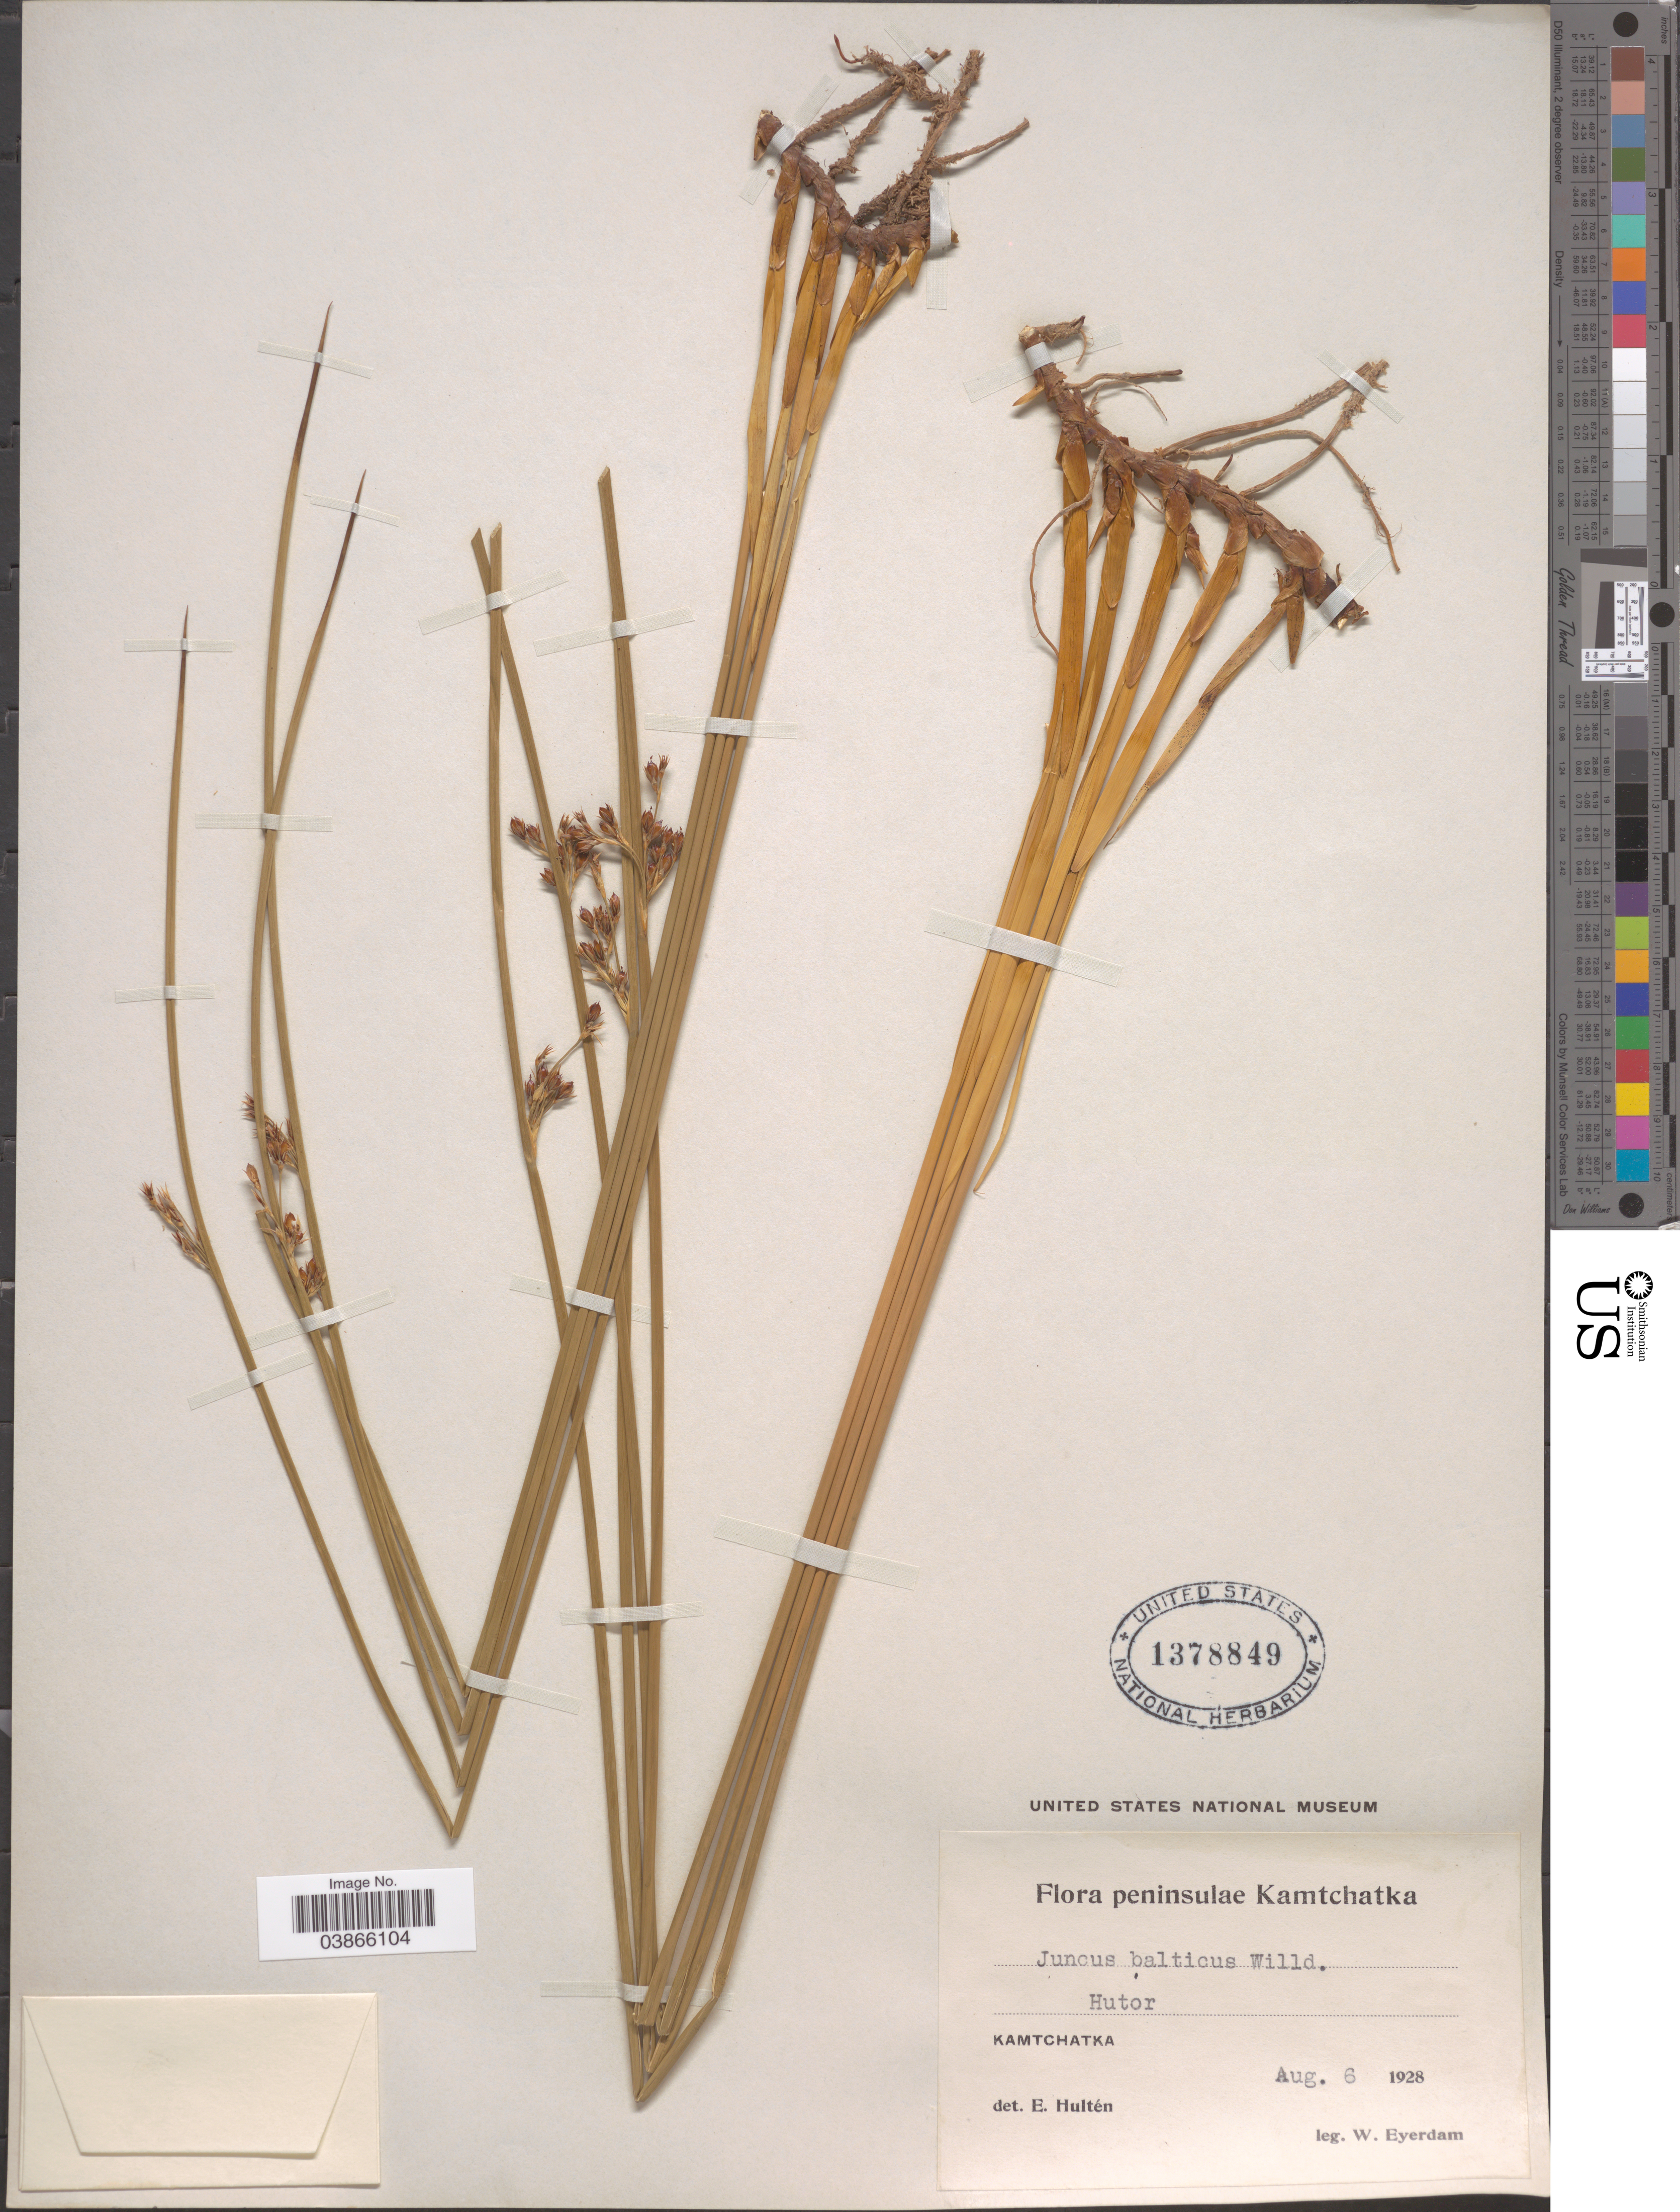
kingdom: Plantae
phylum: Tracheophyta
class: Liliopsida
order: Poales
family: Juncaceae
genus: Juncus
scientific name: Juncus balticus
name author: Willd.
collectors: W. J. Eyerdam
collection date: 1928-08-06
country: Russian Federation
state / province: Kamchatka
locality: Peninsulae Kamtchatka. Hutor. Kamtchatka.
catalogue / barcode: US 1378849